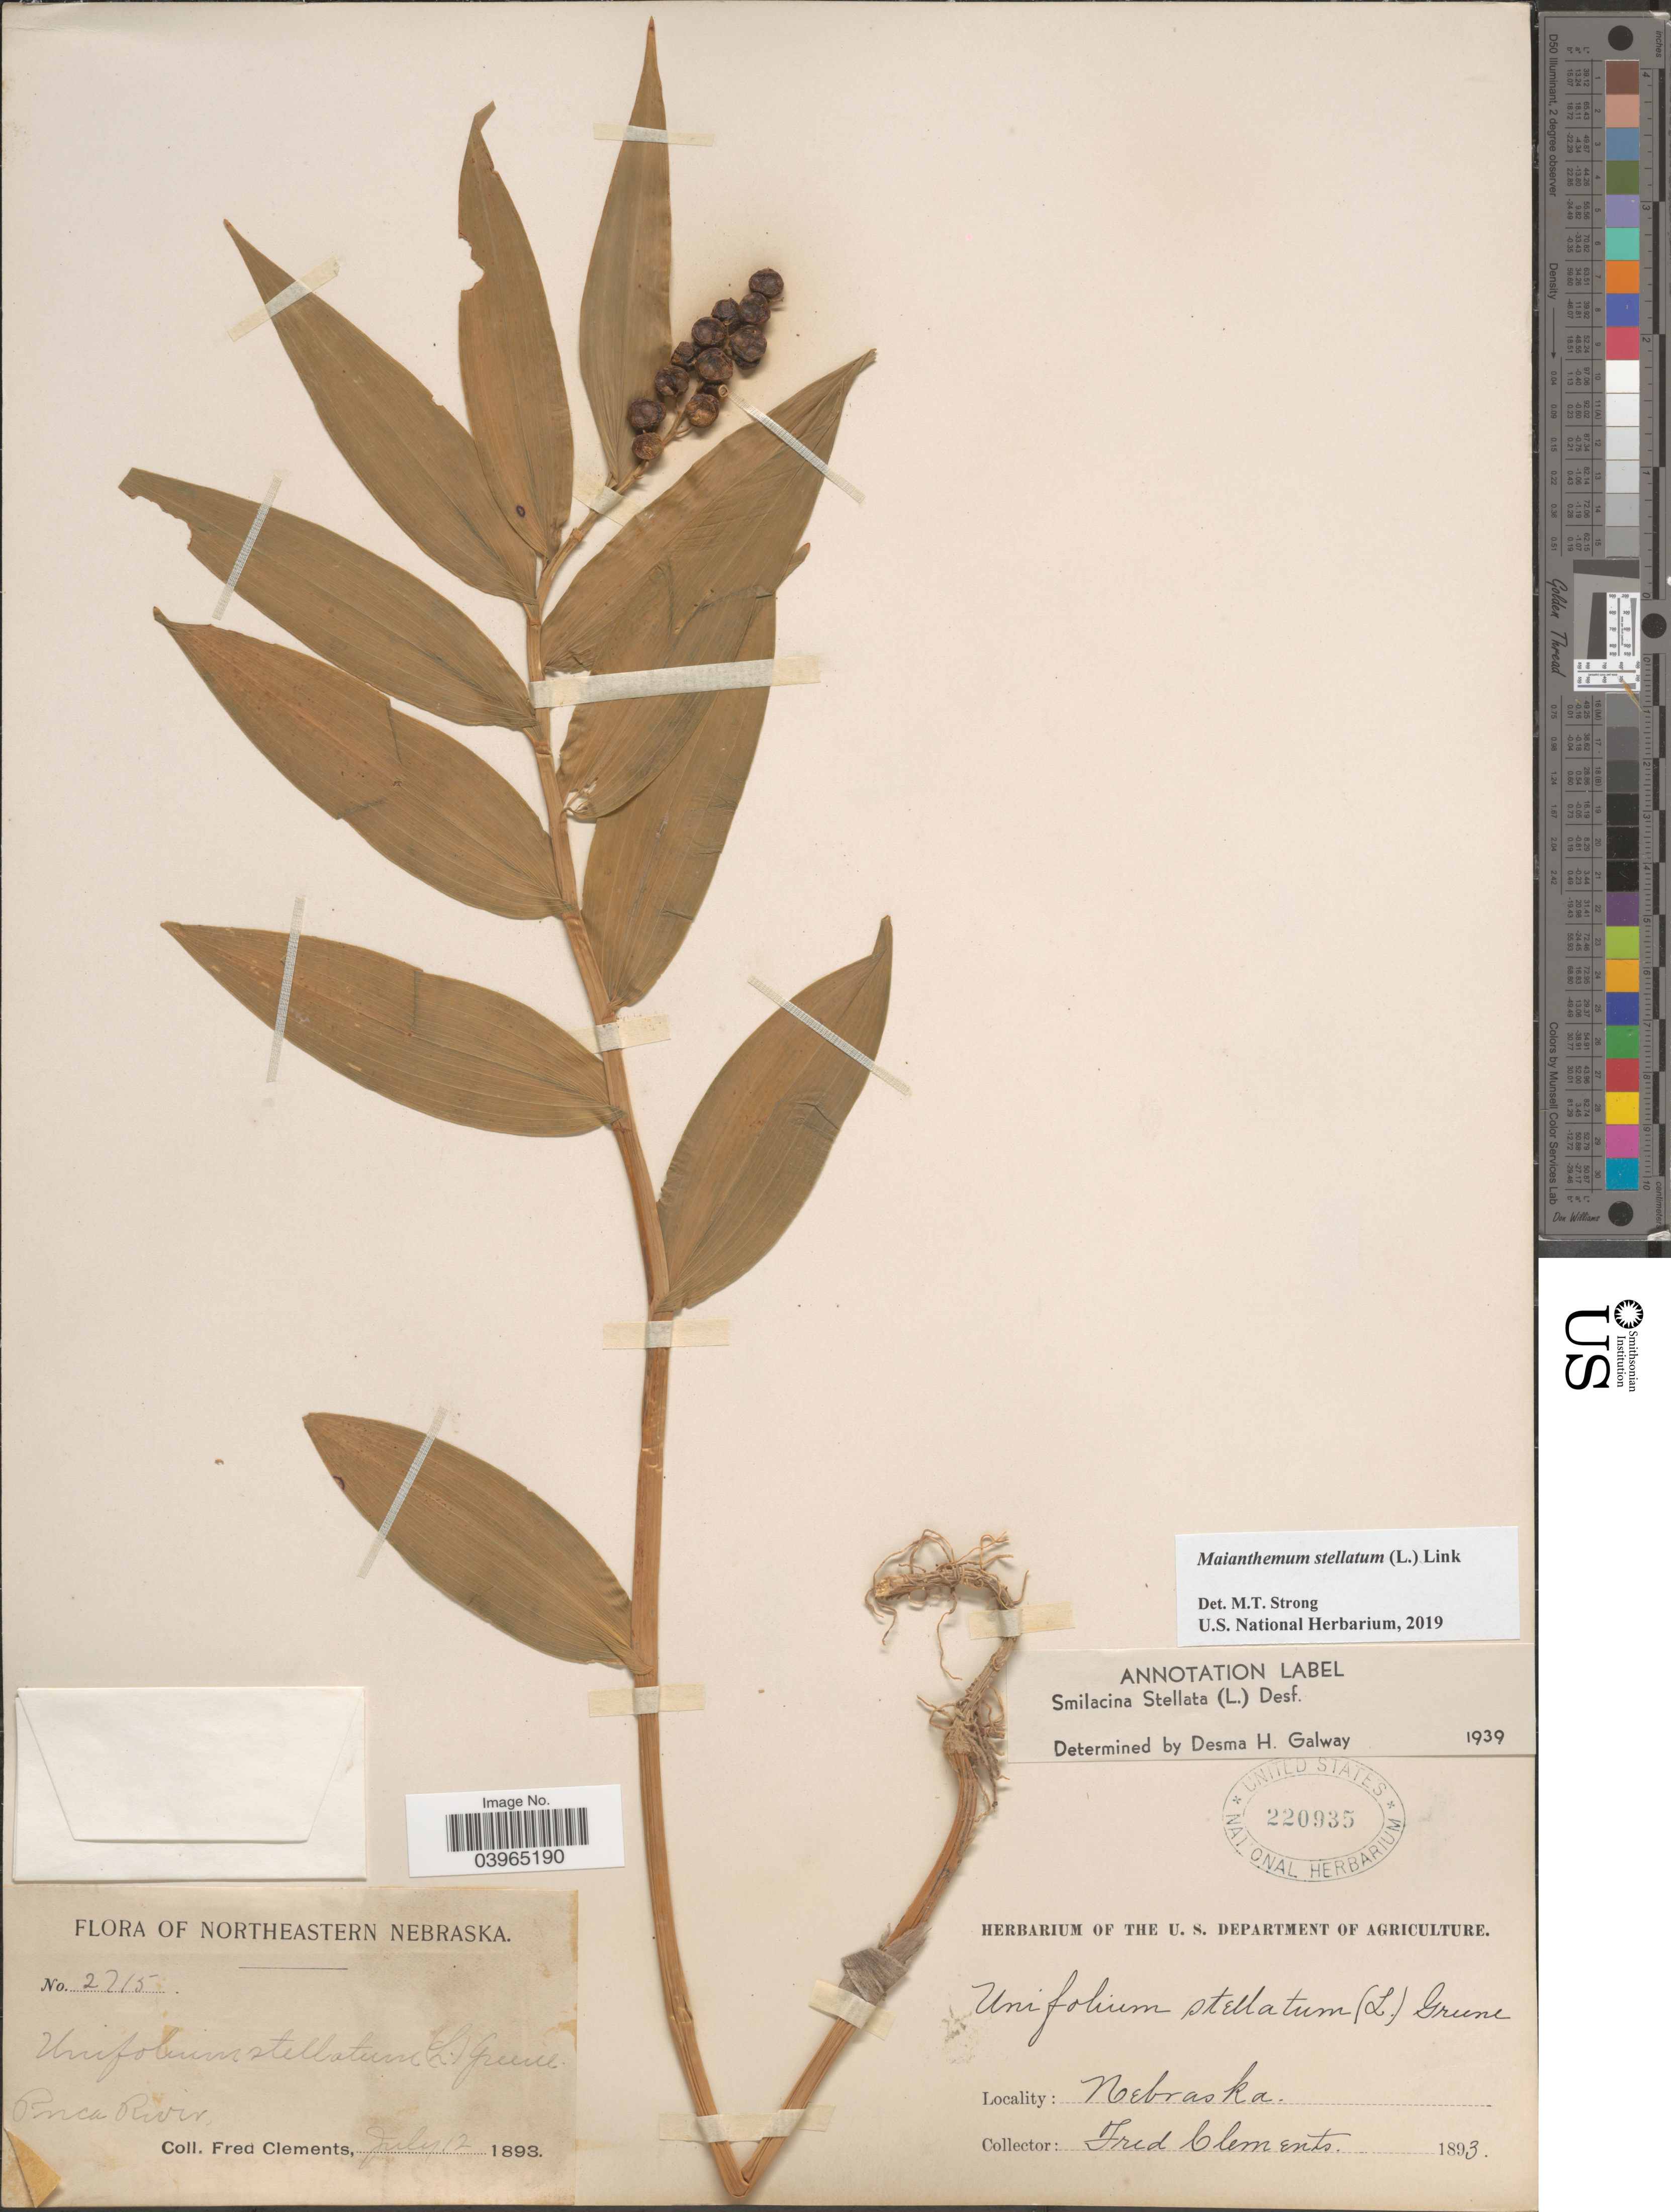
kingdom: Plantae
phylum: Tracheophyta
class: Liliopsida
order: Asparagales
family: Asparagaceae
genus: Maianthemum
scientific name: Maianthemum stellatum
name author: (L.) Link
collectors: F. Clements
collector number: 2715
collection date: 1893-07-12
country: United States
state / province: Nebraska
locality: Northeastern Nebraska. Ponca River.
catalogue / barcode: US 220935